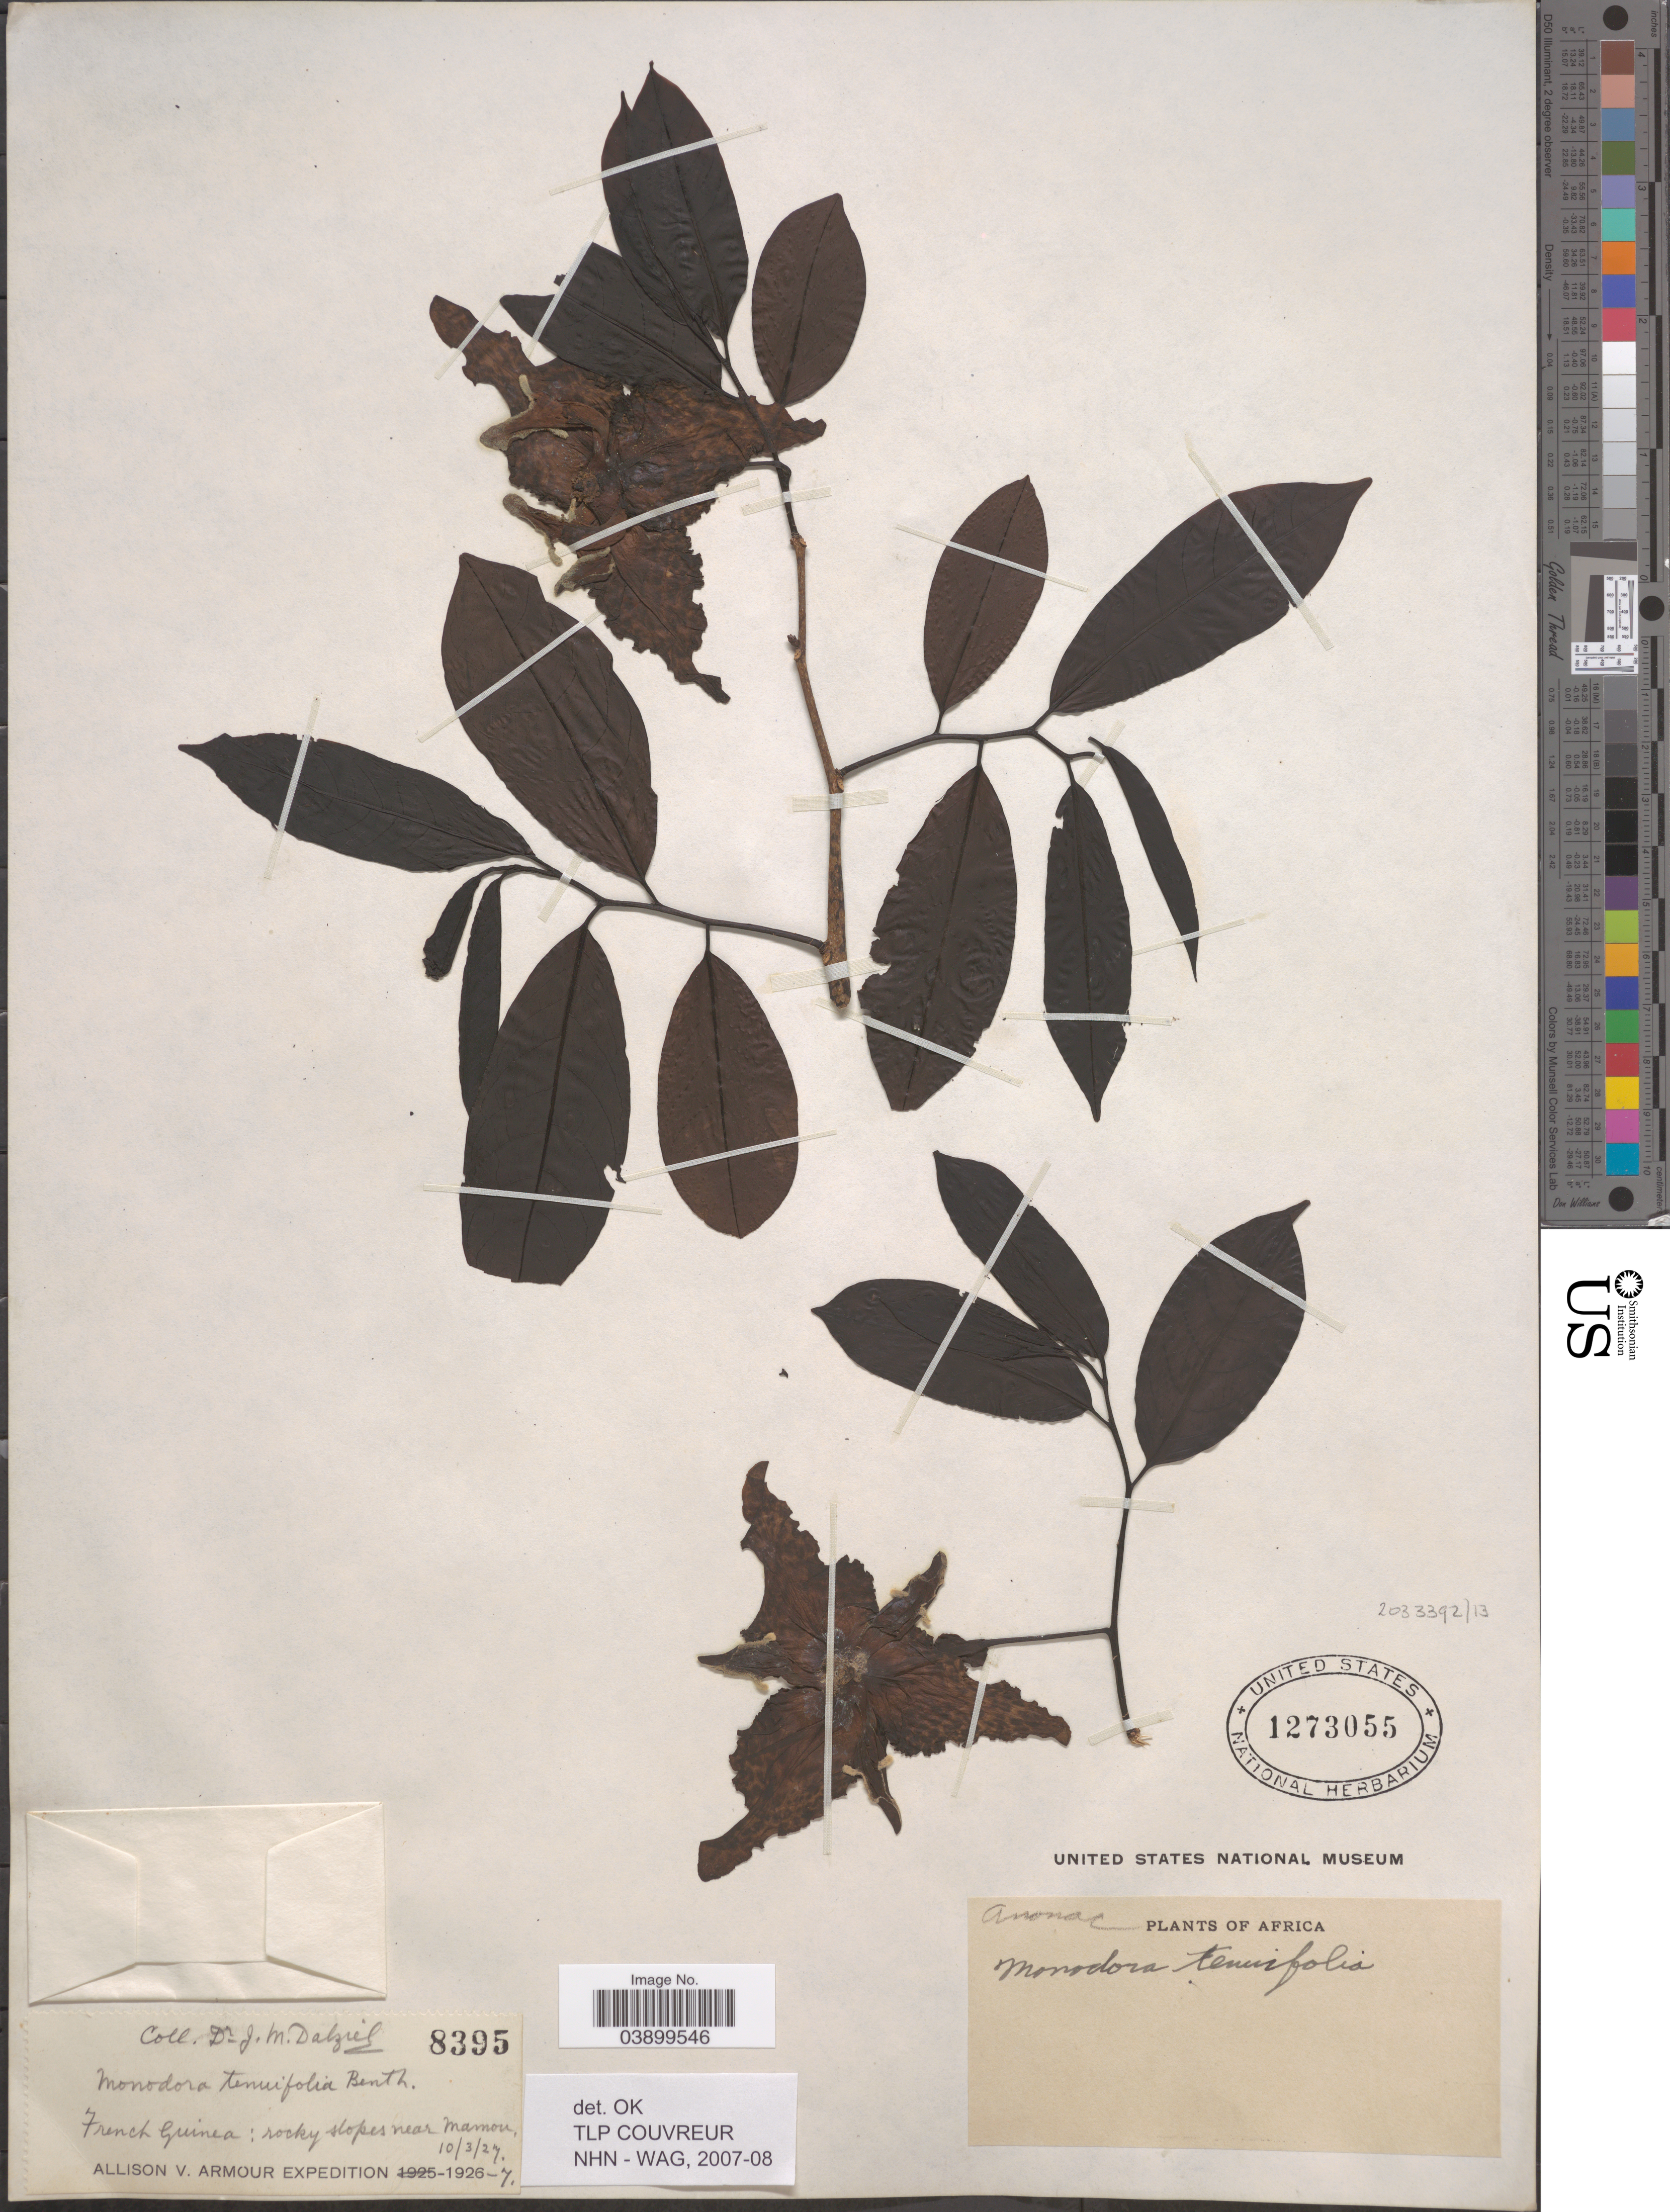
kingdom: Plantae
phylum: Tracheophyta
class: Magnoliopsida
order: Magnoliales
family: Annonaceae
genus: Monodora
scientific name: Monodora tenuifolia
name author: Benth.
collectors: J. Dalziel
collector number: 8395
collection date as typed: Transcribed d/m/y: 10/3/27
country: Guinea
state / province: Mamou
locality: French Guinea: rocky slopes near Mamou.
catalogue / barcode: US 1273055